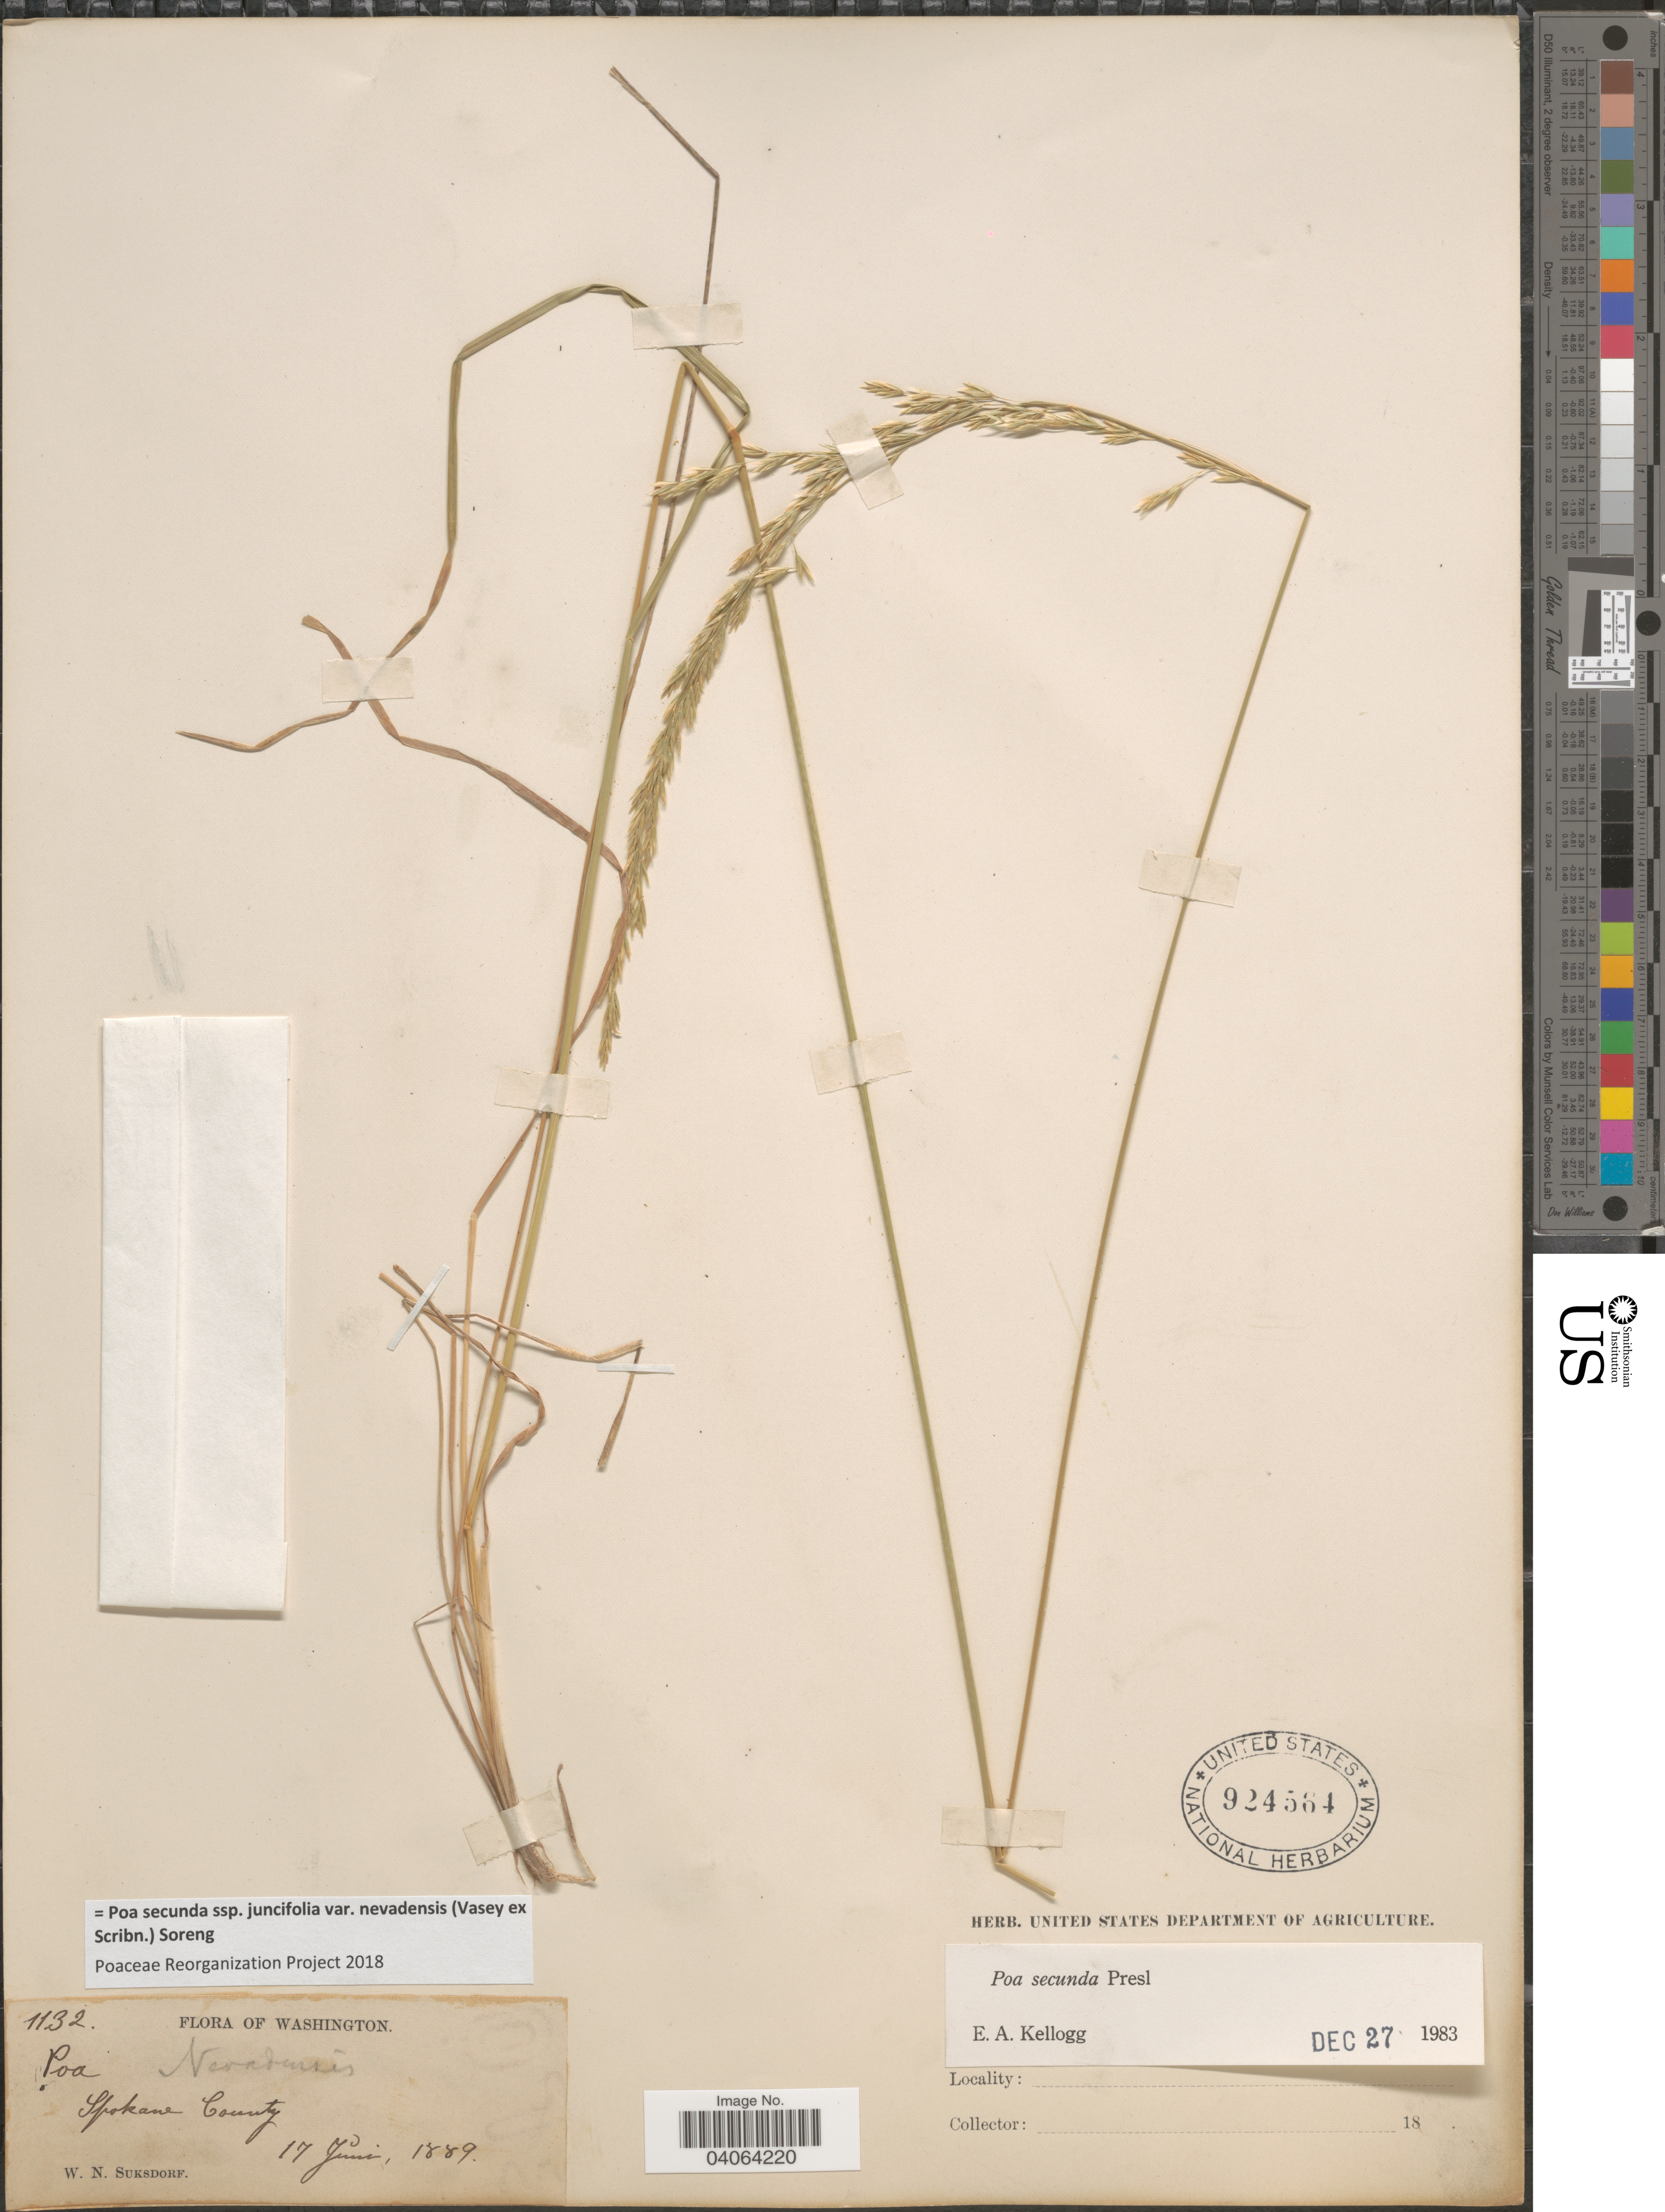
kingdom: Plantae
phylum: Tracheophyta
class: Liliopsida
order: Poales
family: Poaceae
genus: Poa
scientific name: Poa secunda subsp. juncifolia var. nevadensis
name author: (Vasey ex Scribn.) Soreng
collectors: W. N. Suksdorf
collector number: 1132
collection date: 1889-06-17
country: United States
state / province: Washington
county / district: Spokane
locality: Spokane County.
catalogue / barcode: US 924564